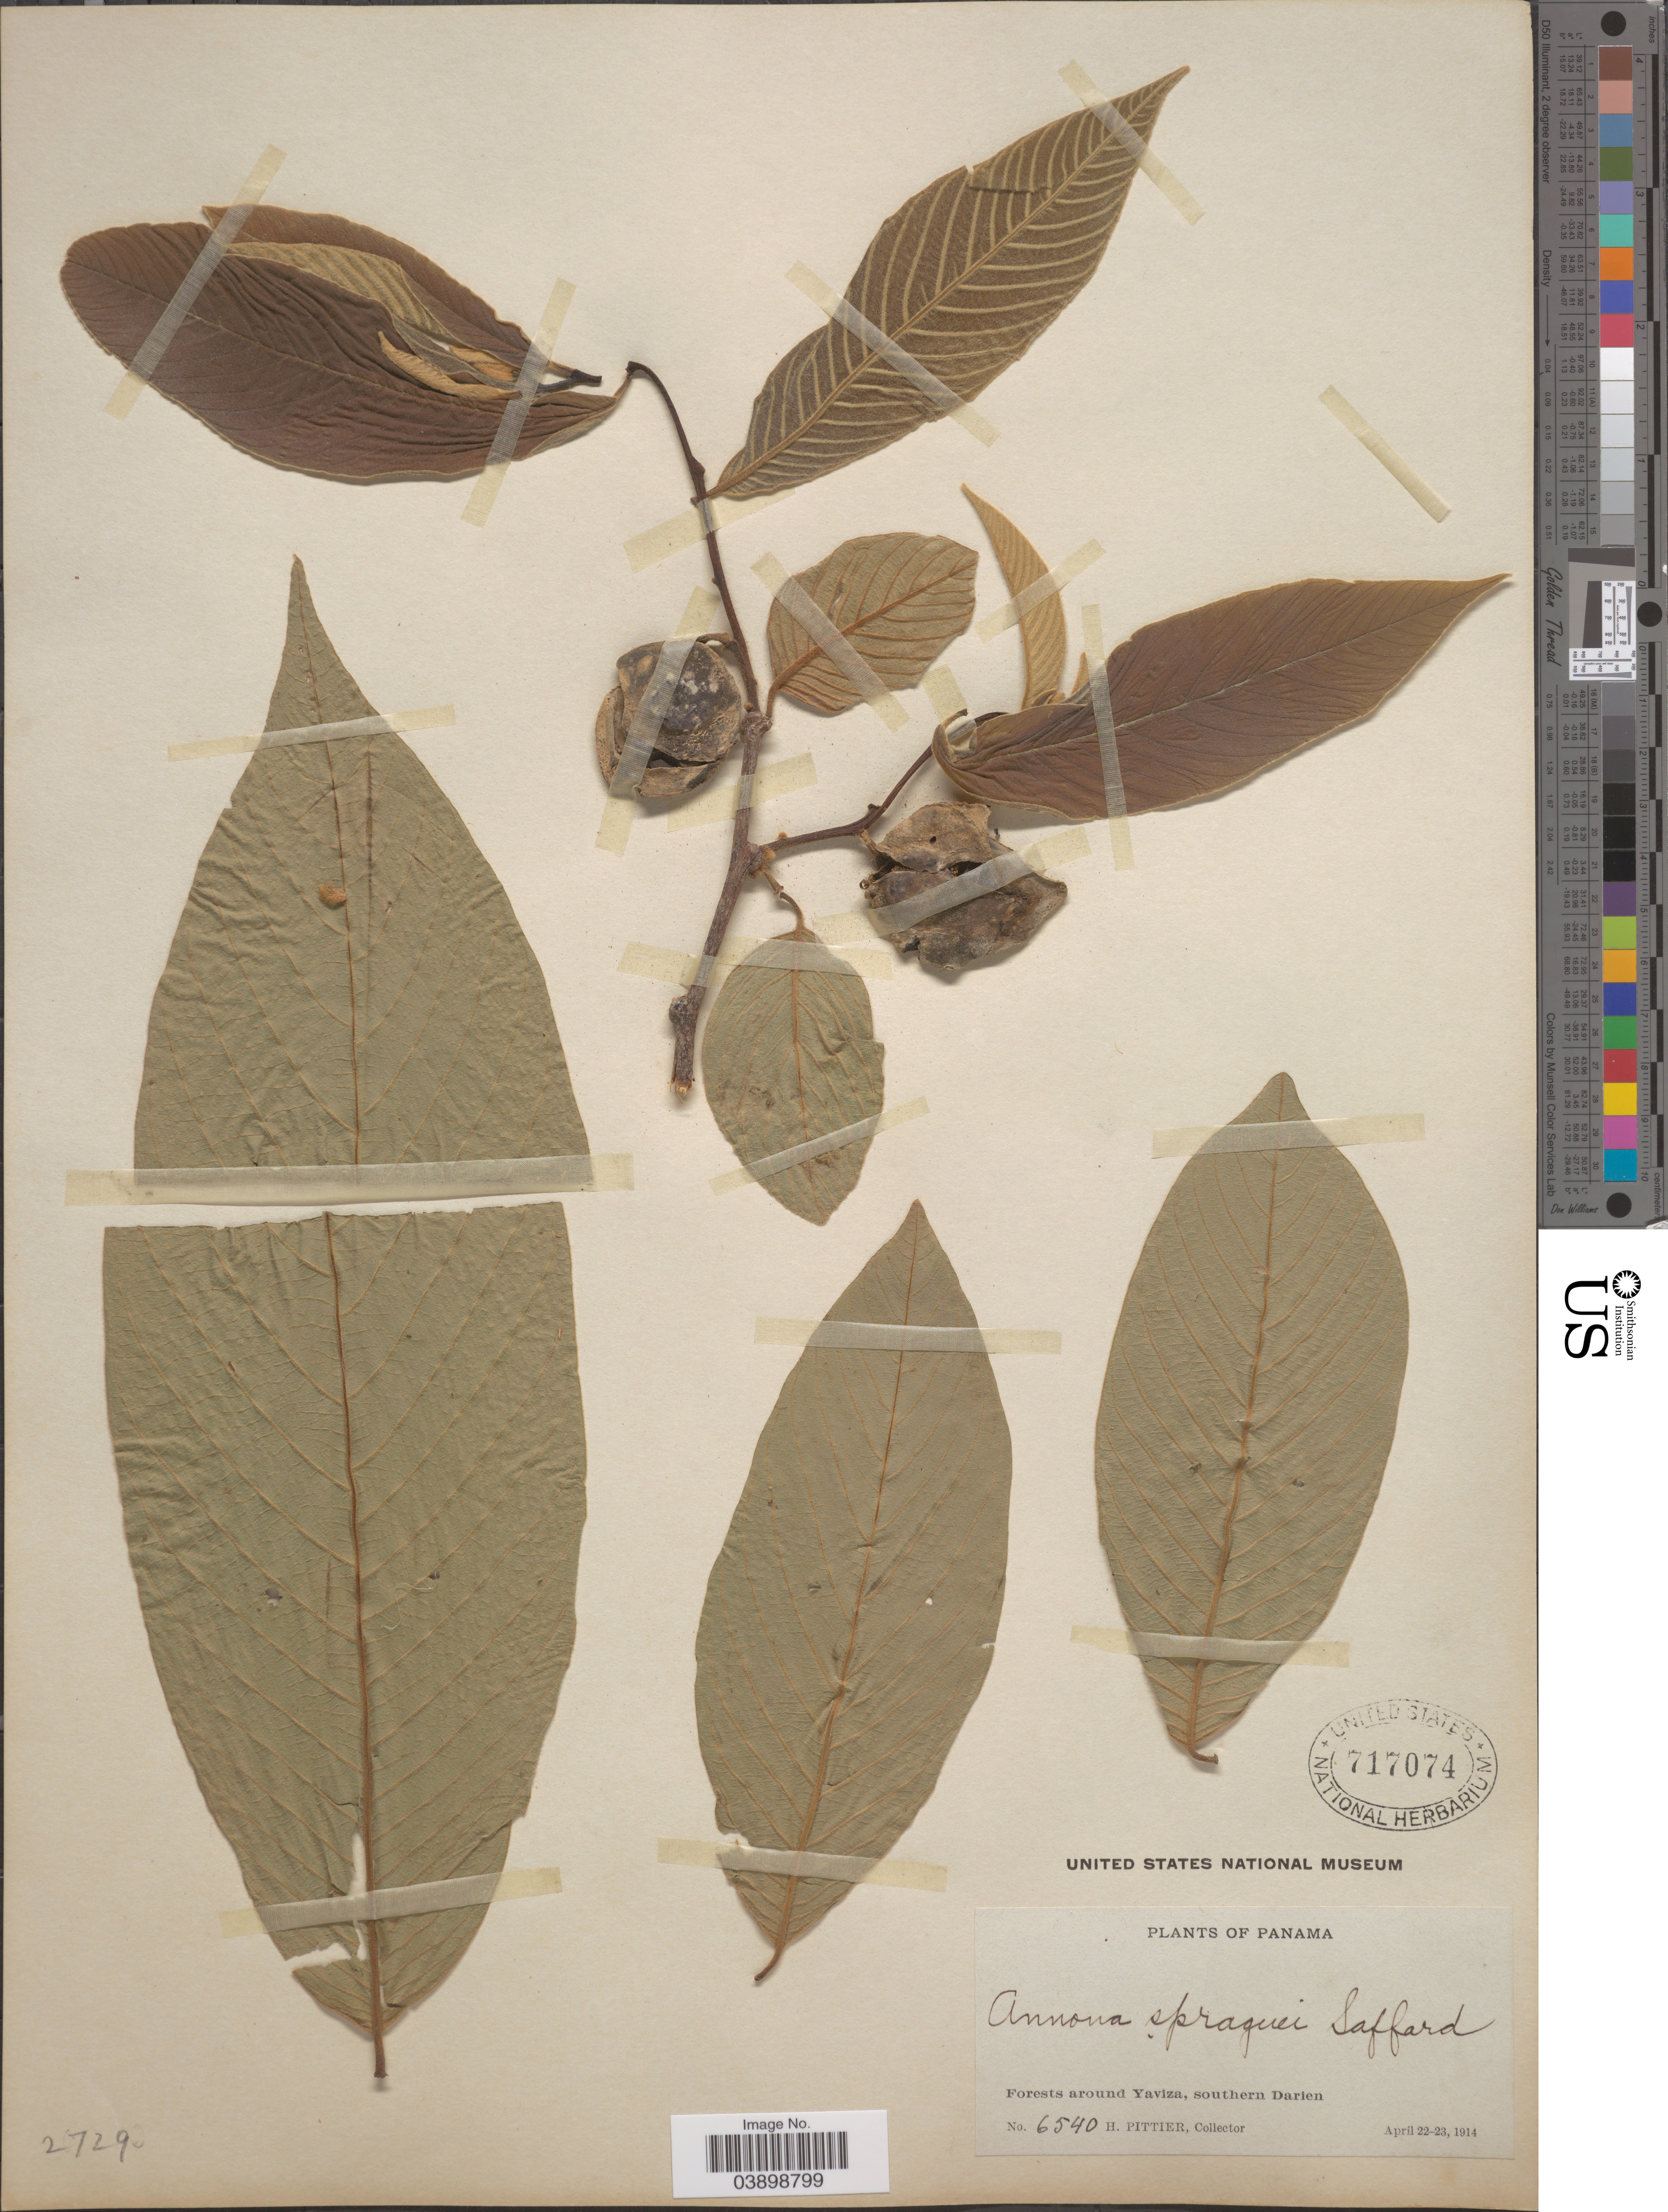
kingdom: Plantae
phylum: Tracheophyta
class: Magnoliopsida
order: Magnoliales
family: Annonaceae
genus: Annona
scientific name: Annona spraguei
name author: Saff.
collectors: H. F. Pittier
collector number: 6540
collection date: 1914-04-22/1914-04-23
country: Panama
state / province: Darien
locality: Forests around Yaviza, southern Darien.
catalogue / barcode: US 717074